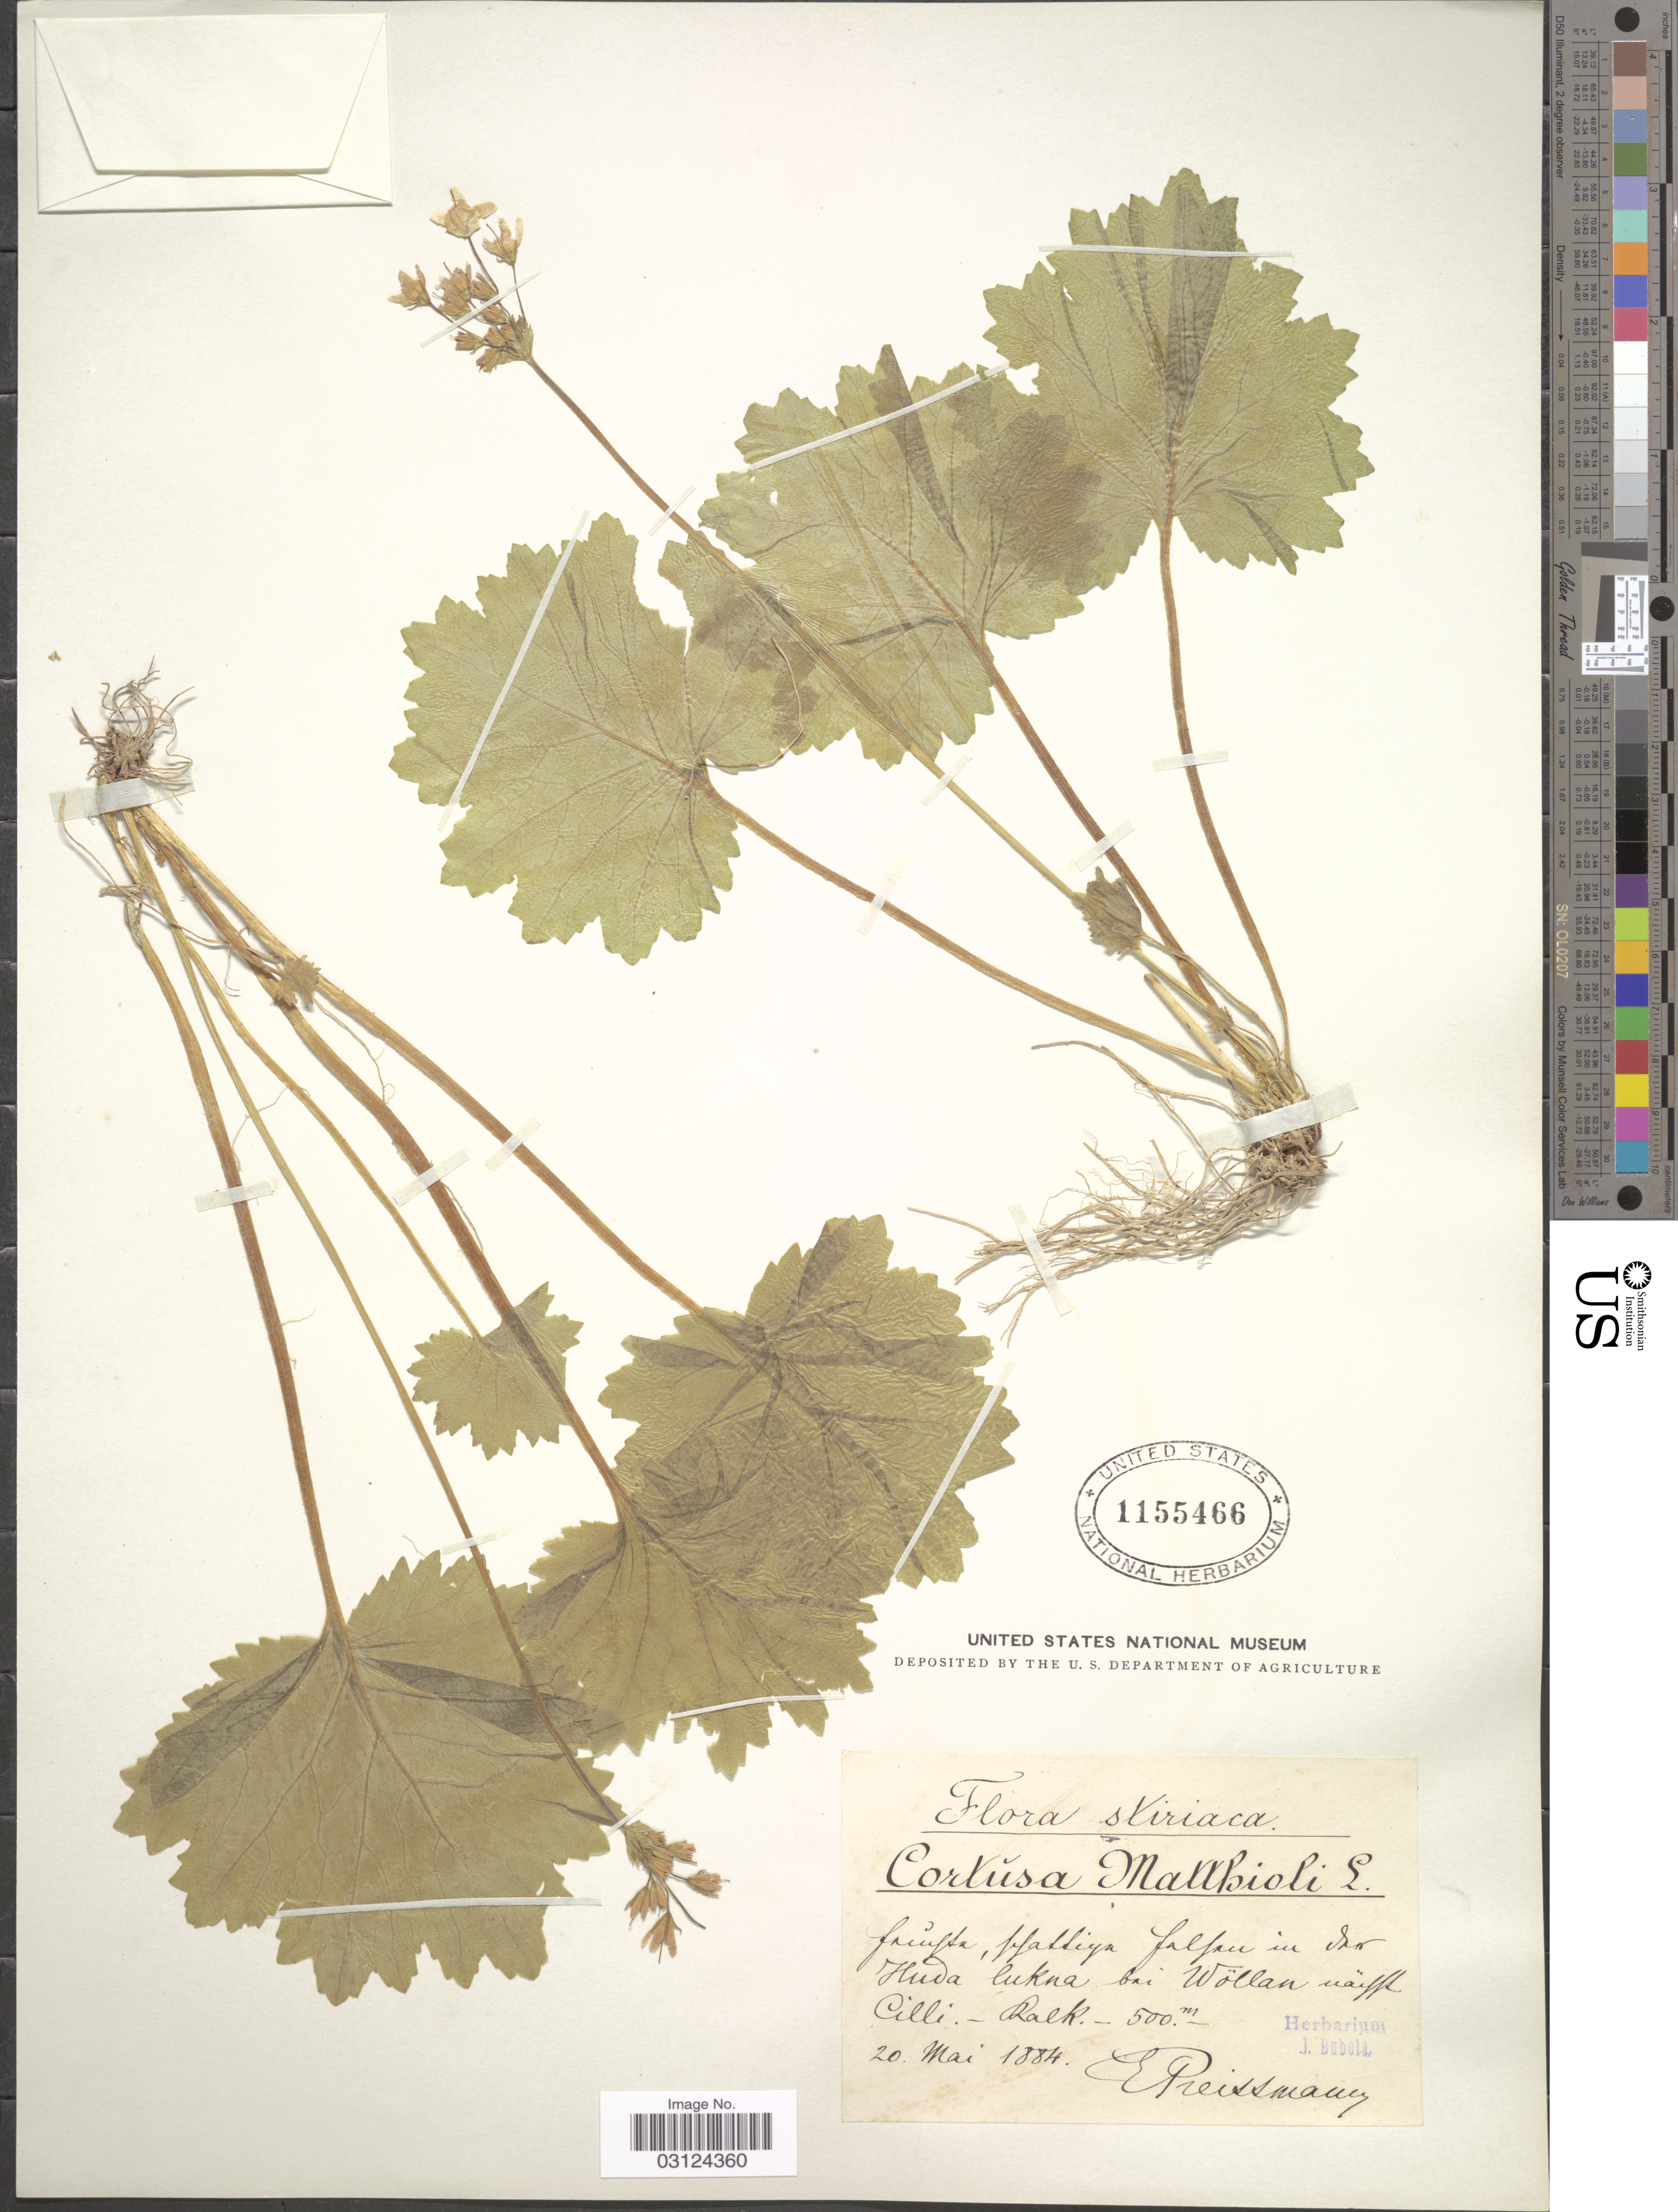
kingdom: Plantae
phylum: Tracheophyta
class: Magnoliopsida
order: Ericales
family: Primulaceae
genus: Cortusa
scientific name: Cortusa matthioli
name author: L.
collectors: E. Preissmann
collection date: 1884-05-20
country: Slovenia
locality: Stiriaca, [illegible text], falpan in der Huda lukna bei Wöllan[interpreted] [illegible text] Cilli - Kalk.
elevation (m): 500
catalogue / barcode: US 1155466